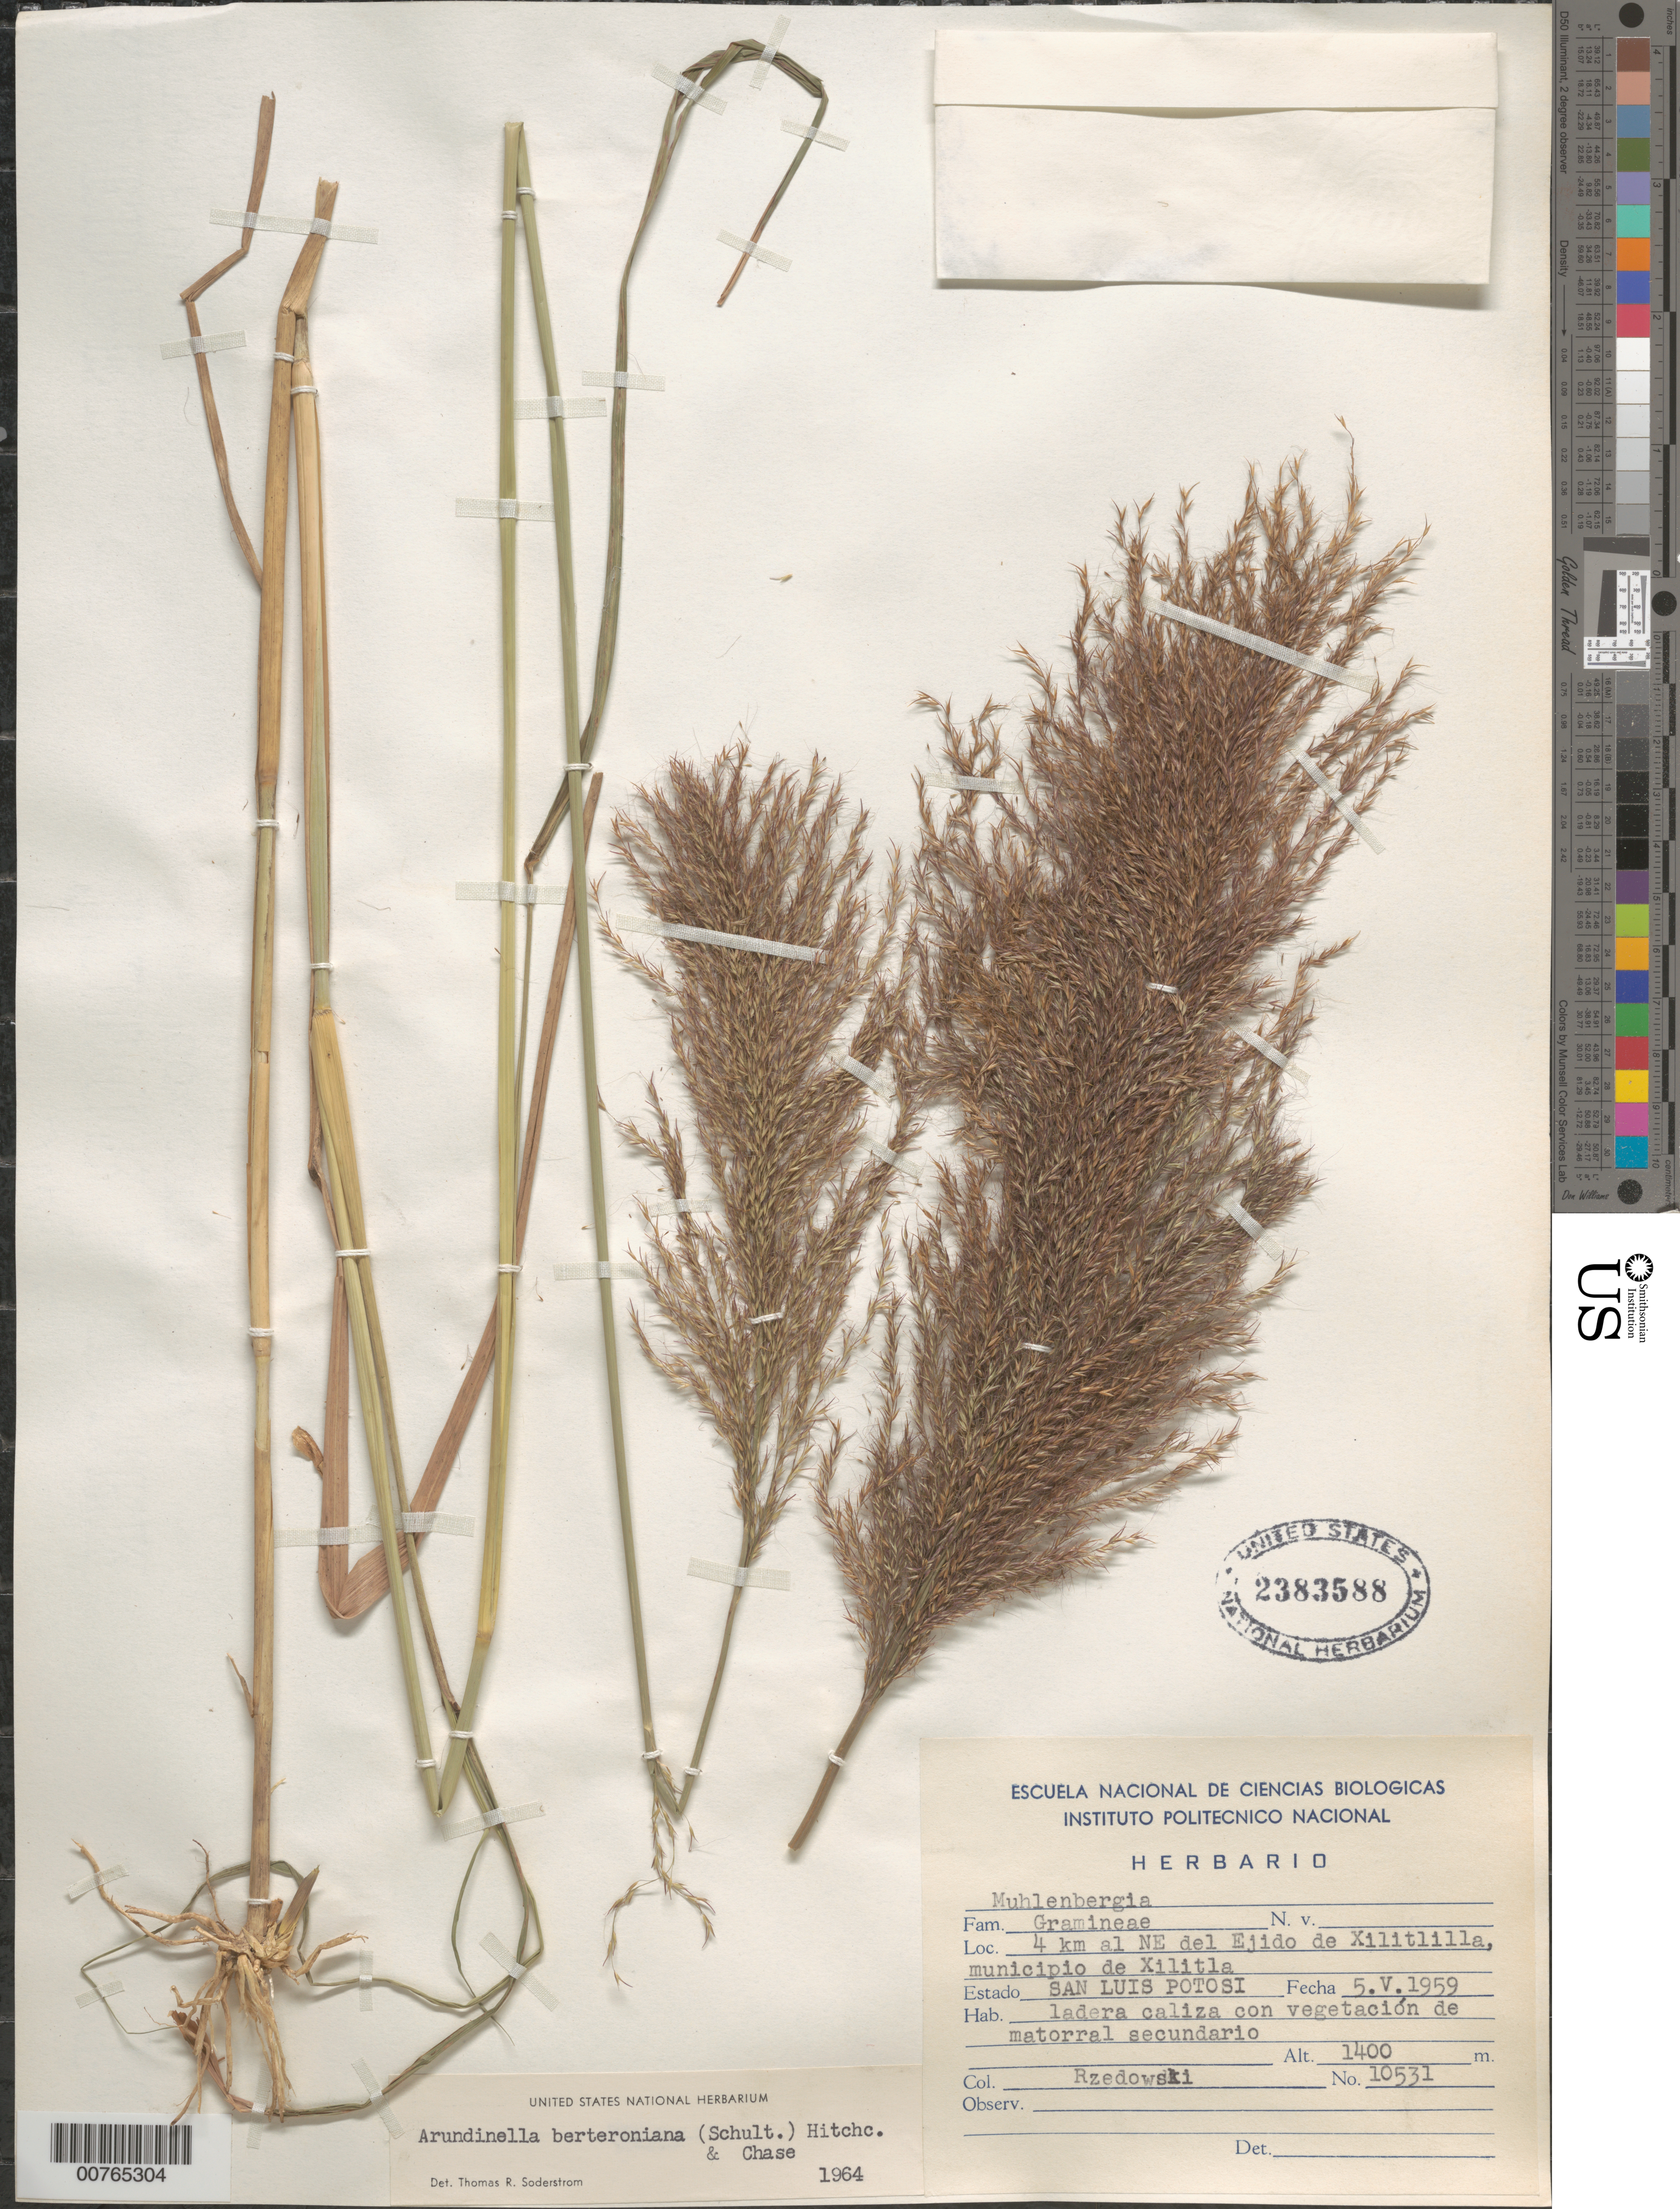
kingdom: Plantae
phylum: Tracheophyta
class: Liliopsida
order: Poales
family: Poaceae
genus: Arundinella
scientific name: Arundinella berteroniana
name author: (Schult.) Hitchc. & Chase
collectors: J. Rzedowski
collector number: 10531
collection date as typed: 05 May 1959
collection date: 1959-05-05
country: Mexico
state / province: San Luis Potosi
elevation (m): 1400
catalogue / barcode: US 2383588